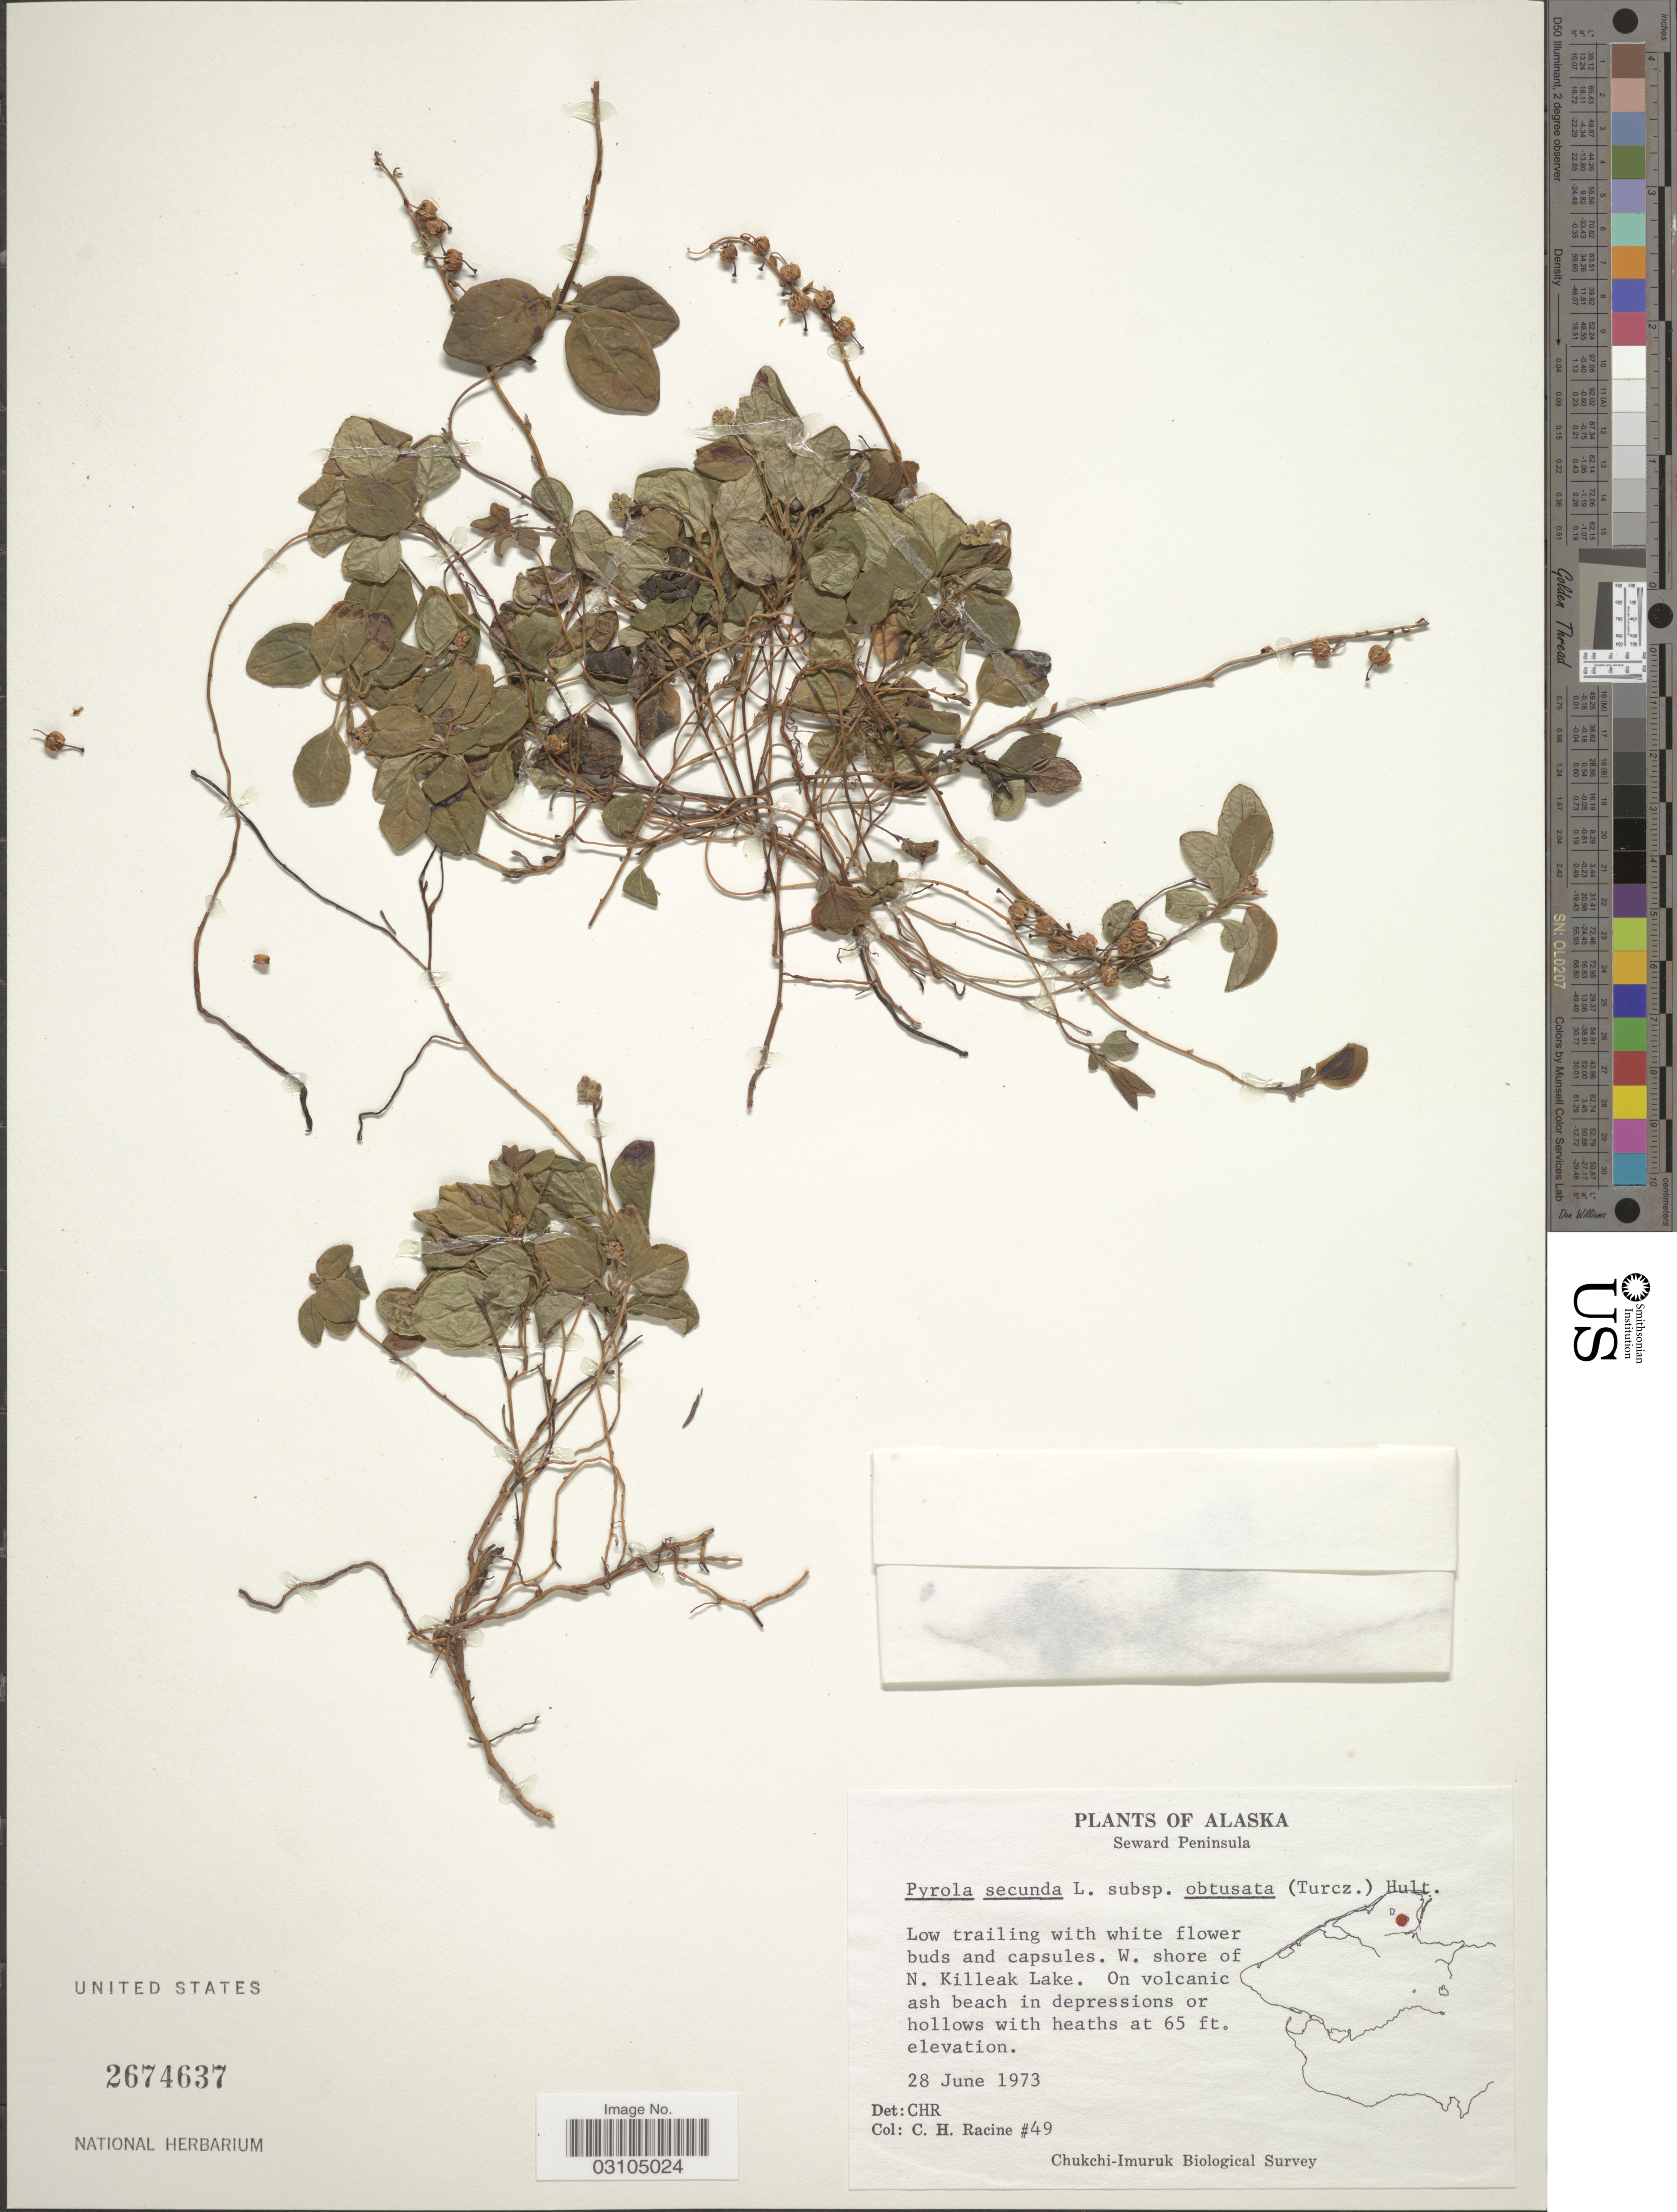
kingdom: Plantae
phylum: Tracheophyta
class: Magnoliopsida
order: Ericales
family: Ericaceae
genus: Orthilia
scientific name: Orthilia secunda var. obtusata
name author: (Turcz.) House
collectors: C. Racine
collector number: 49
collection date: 1973-06-28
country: United States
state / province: Alaska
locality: Seward Peninsula, W. shore of N. Killeak Lake.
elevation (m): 20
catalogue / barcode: US 2674637